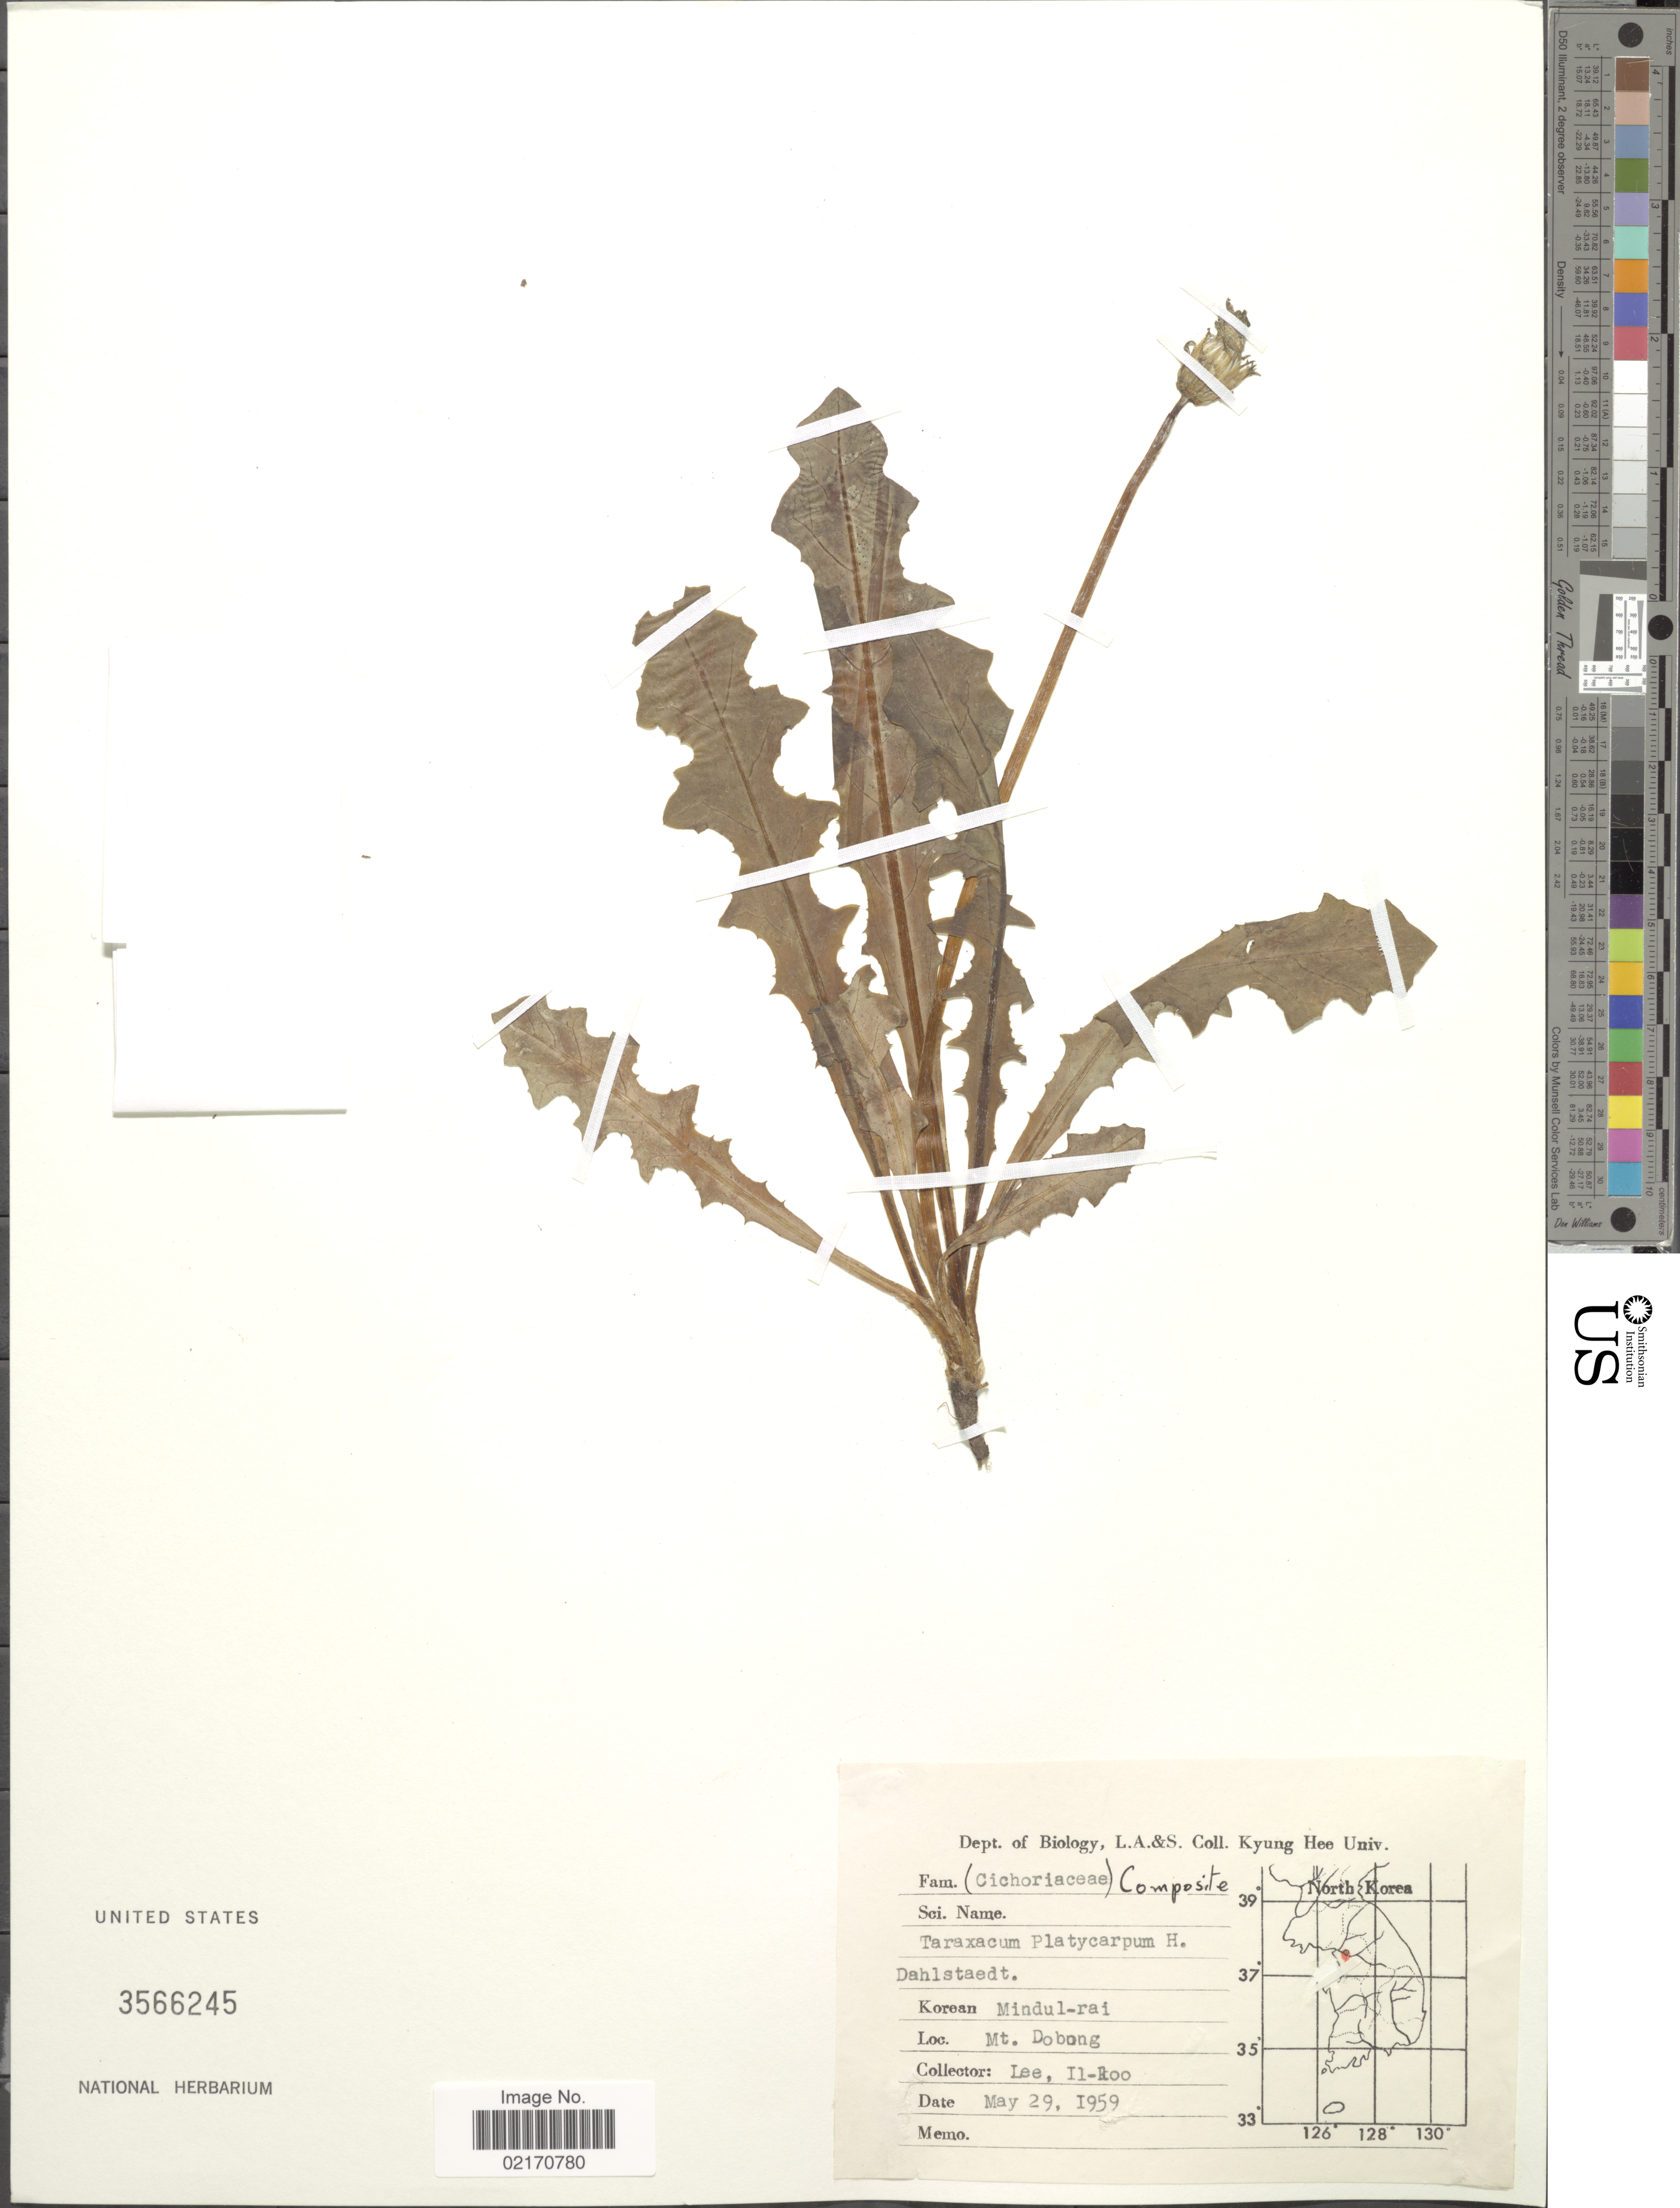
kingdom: Plantae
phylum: Tracheophyta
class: Magnoliopsida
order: Asterales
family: Asteraceae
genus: Taraxacum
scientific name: Taraxacum platycarpum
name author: Dahlst.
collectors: I. Lee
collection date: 1959-05-29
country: South Korea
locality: Mt. Dobong.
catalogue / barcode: US 3566245